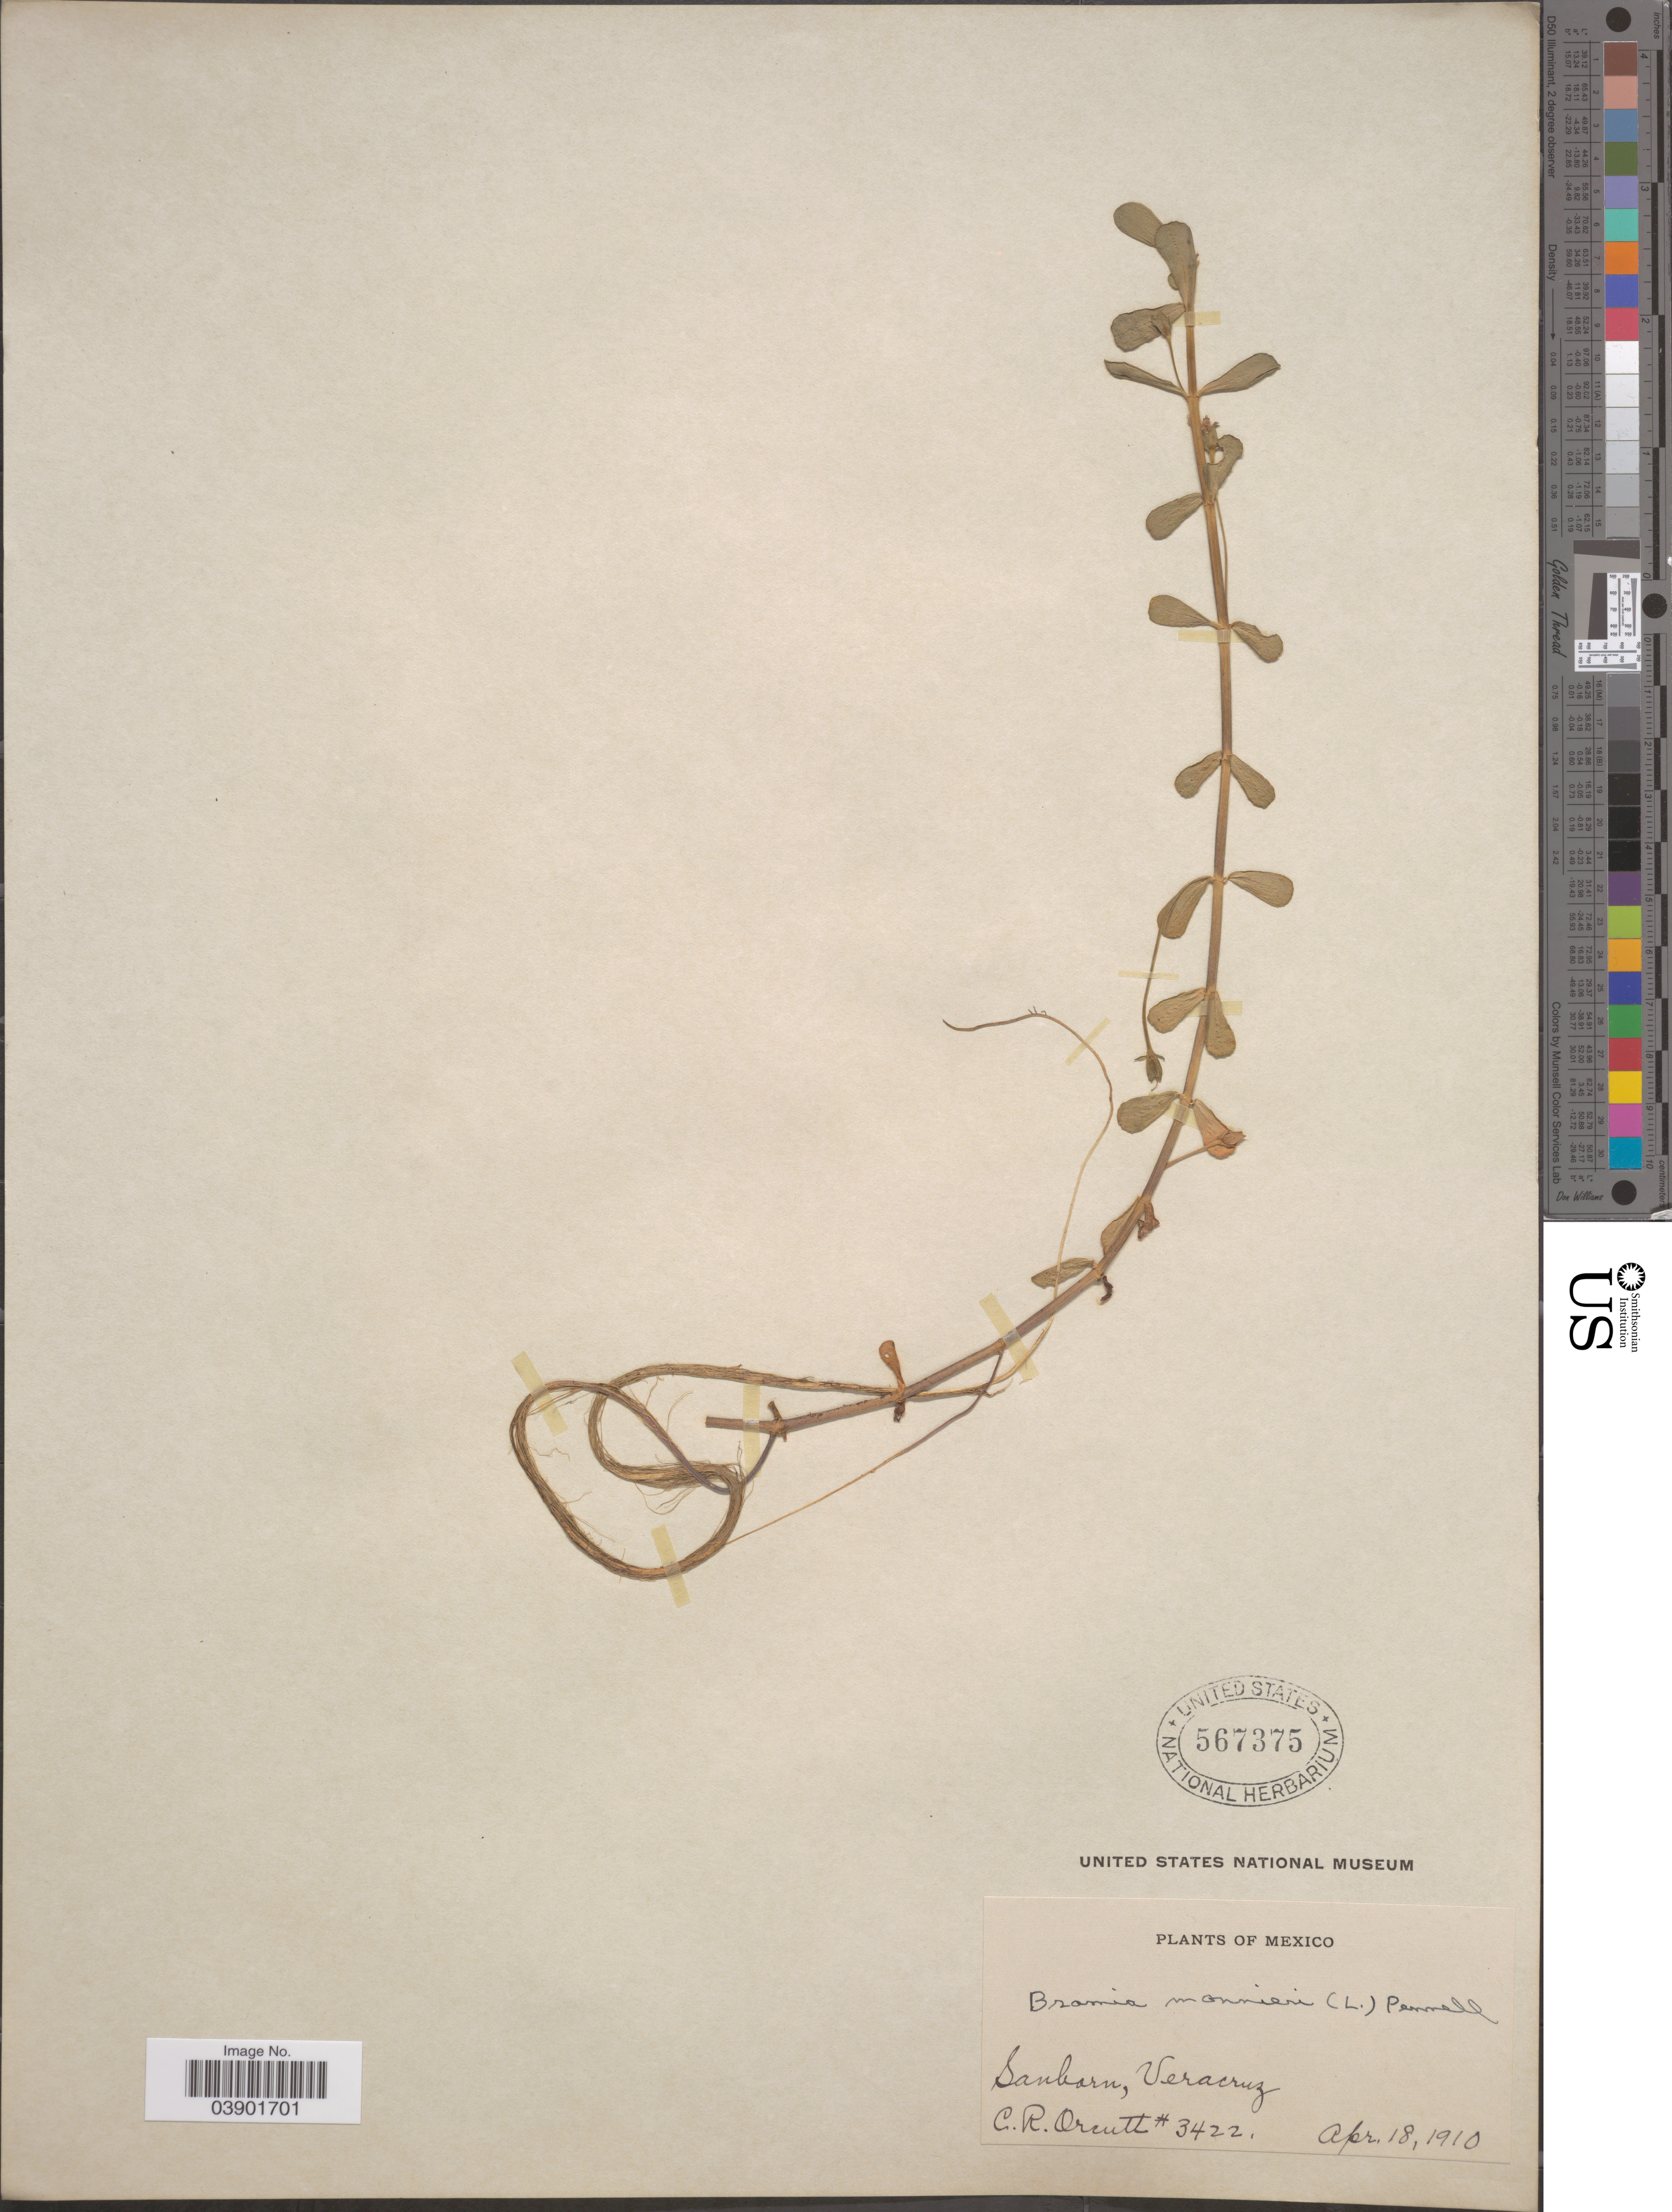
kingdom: Plantae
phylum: Tracheophyta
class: Magnoliopsida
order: Lamiales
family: Plantaginaceae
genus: Bacopa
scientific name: Bacopa monnieri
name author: (L.) Pennell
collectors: C. R. Orcutt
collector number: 3422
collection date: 1910-04-18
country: Mexico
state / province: Veracruz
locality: Sanborn, Veracruz.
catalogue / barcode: US 567375